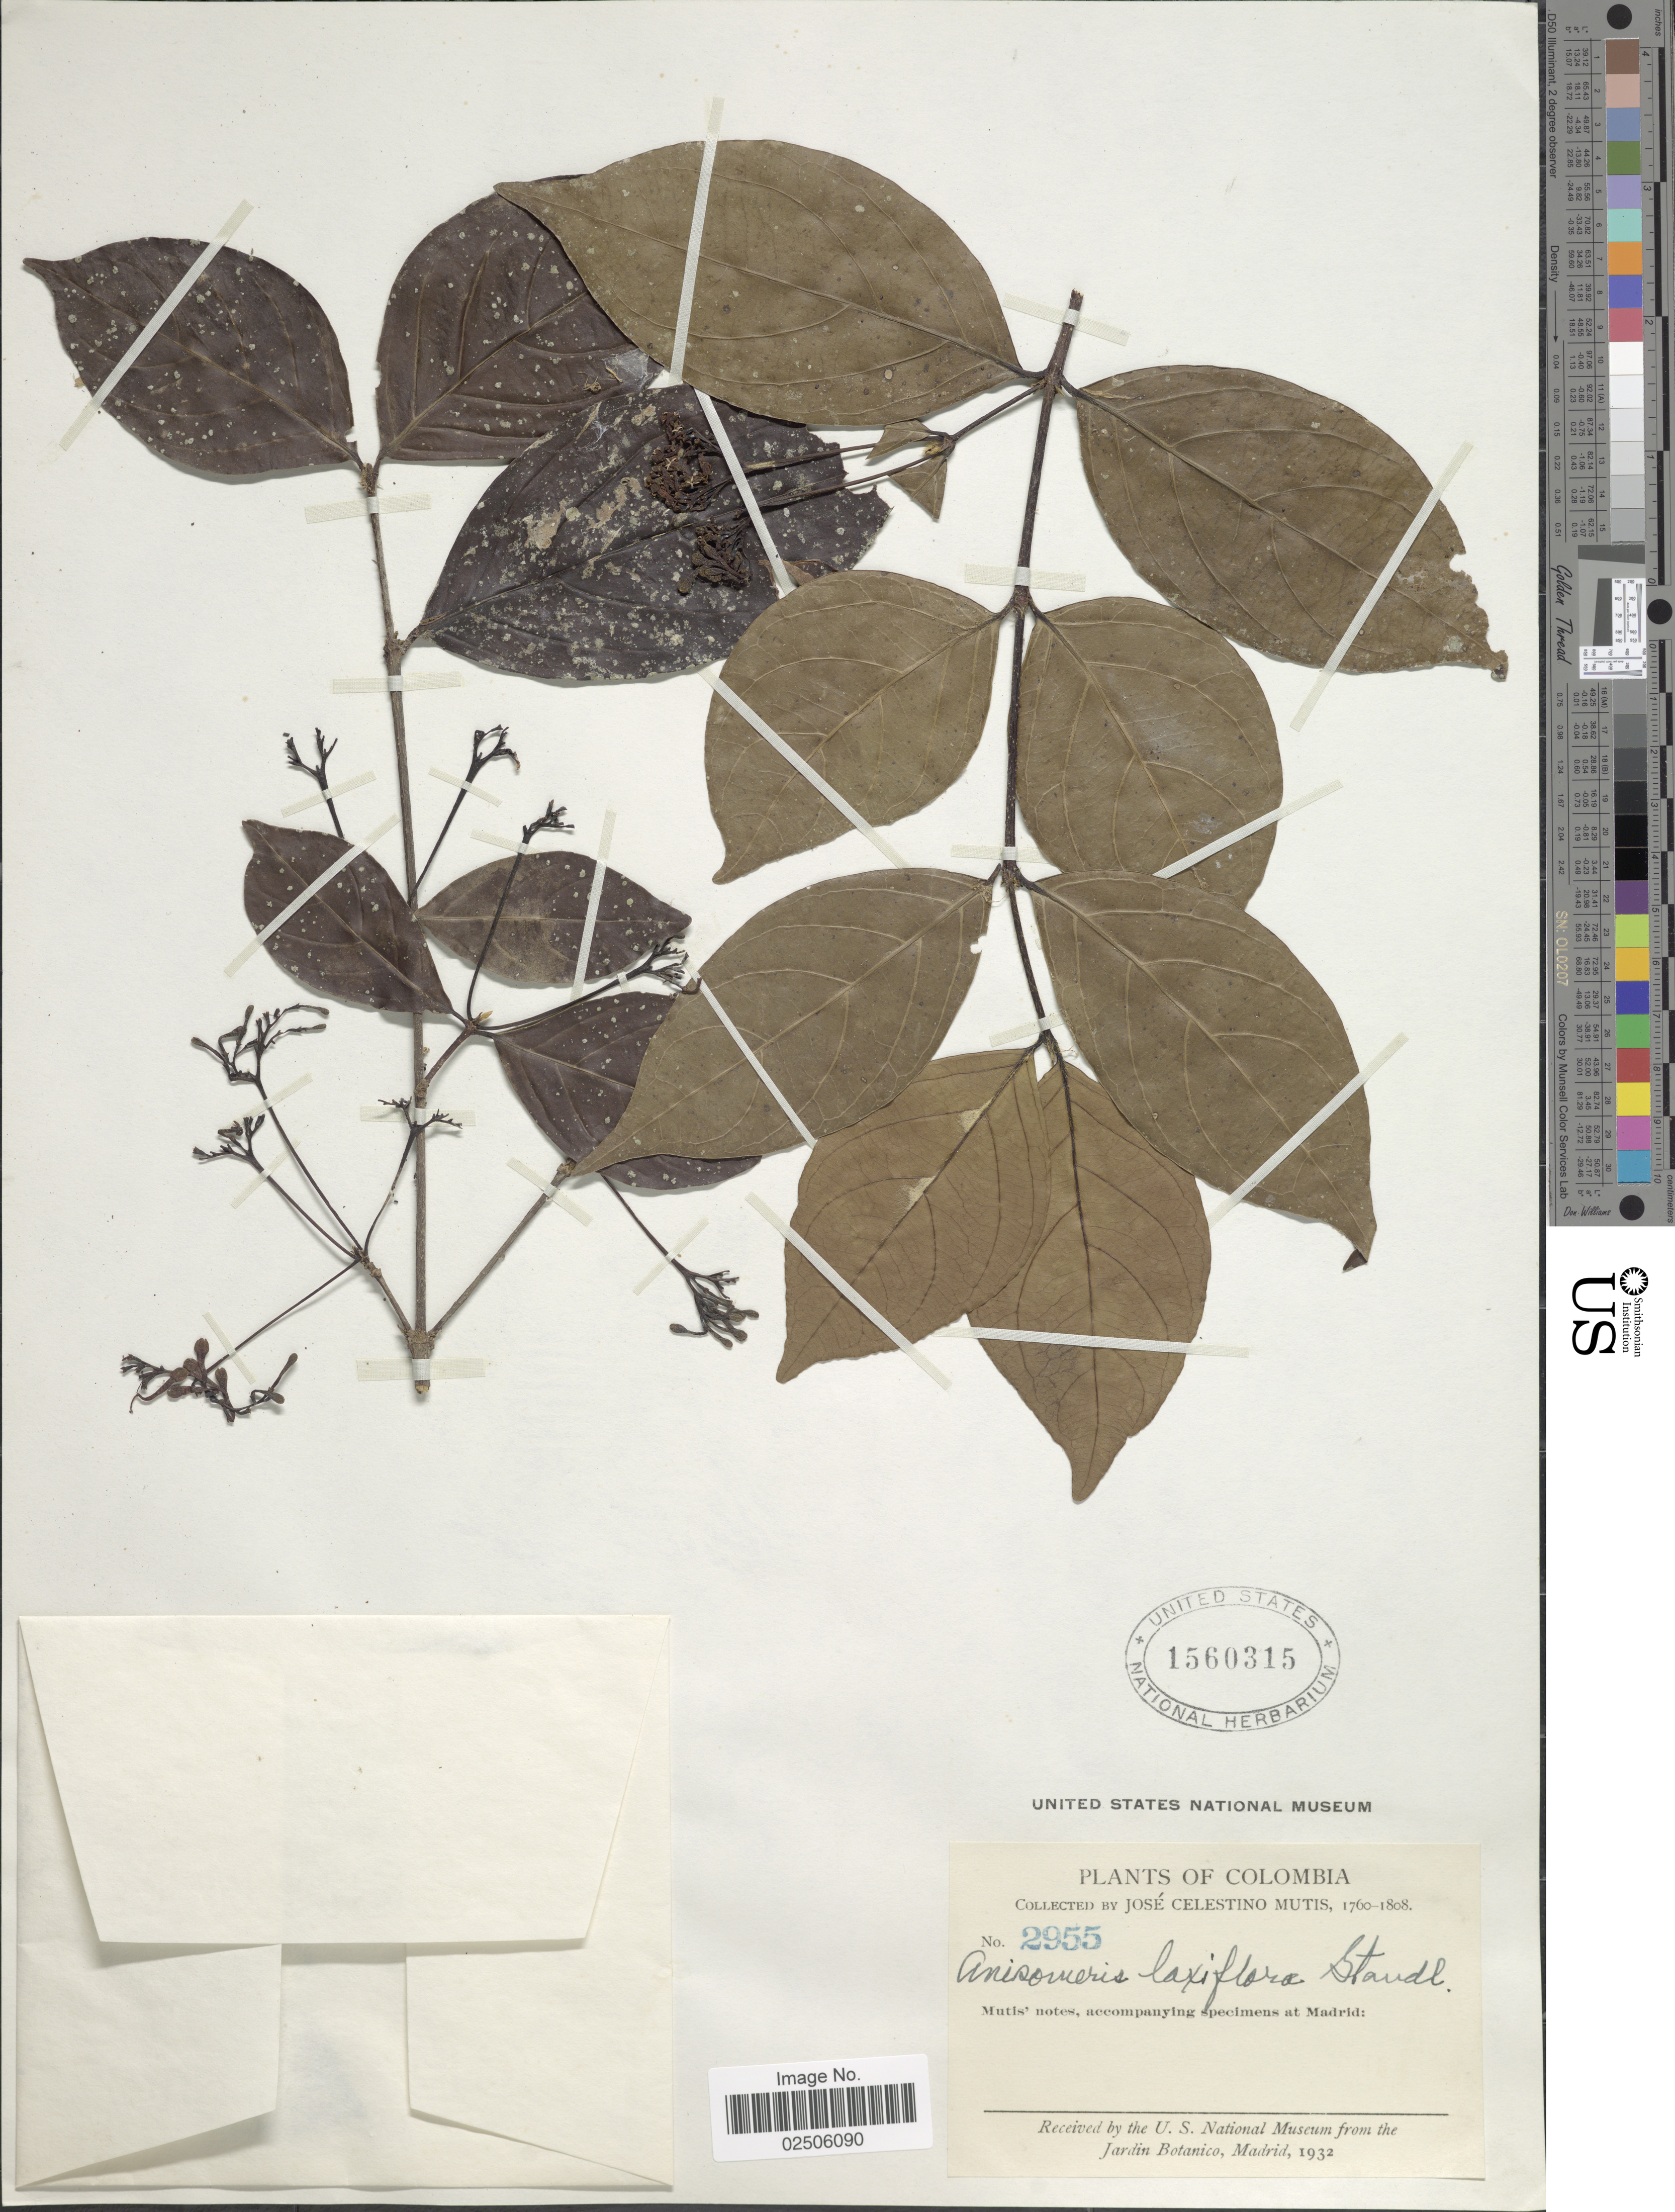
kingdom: Plantae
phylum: Tracheophyta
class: Magnoliopsida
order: Gentianales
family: Rubiaceae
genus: Chomelia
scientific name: Chomelia laxiflora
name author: (Standl.) Govaerts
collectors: J. C. B. Mutis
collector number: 2955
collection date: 1760/1808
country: Colombia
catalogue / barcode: US 1560315